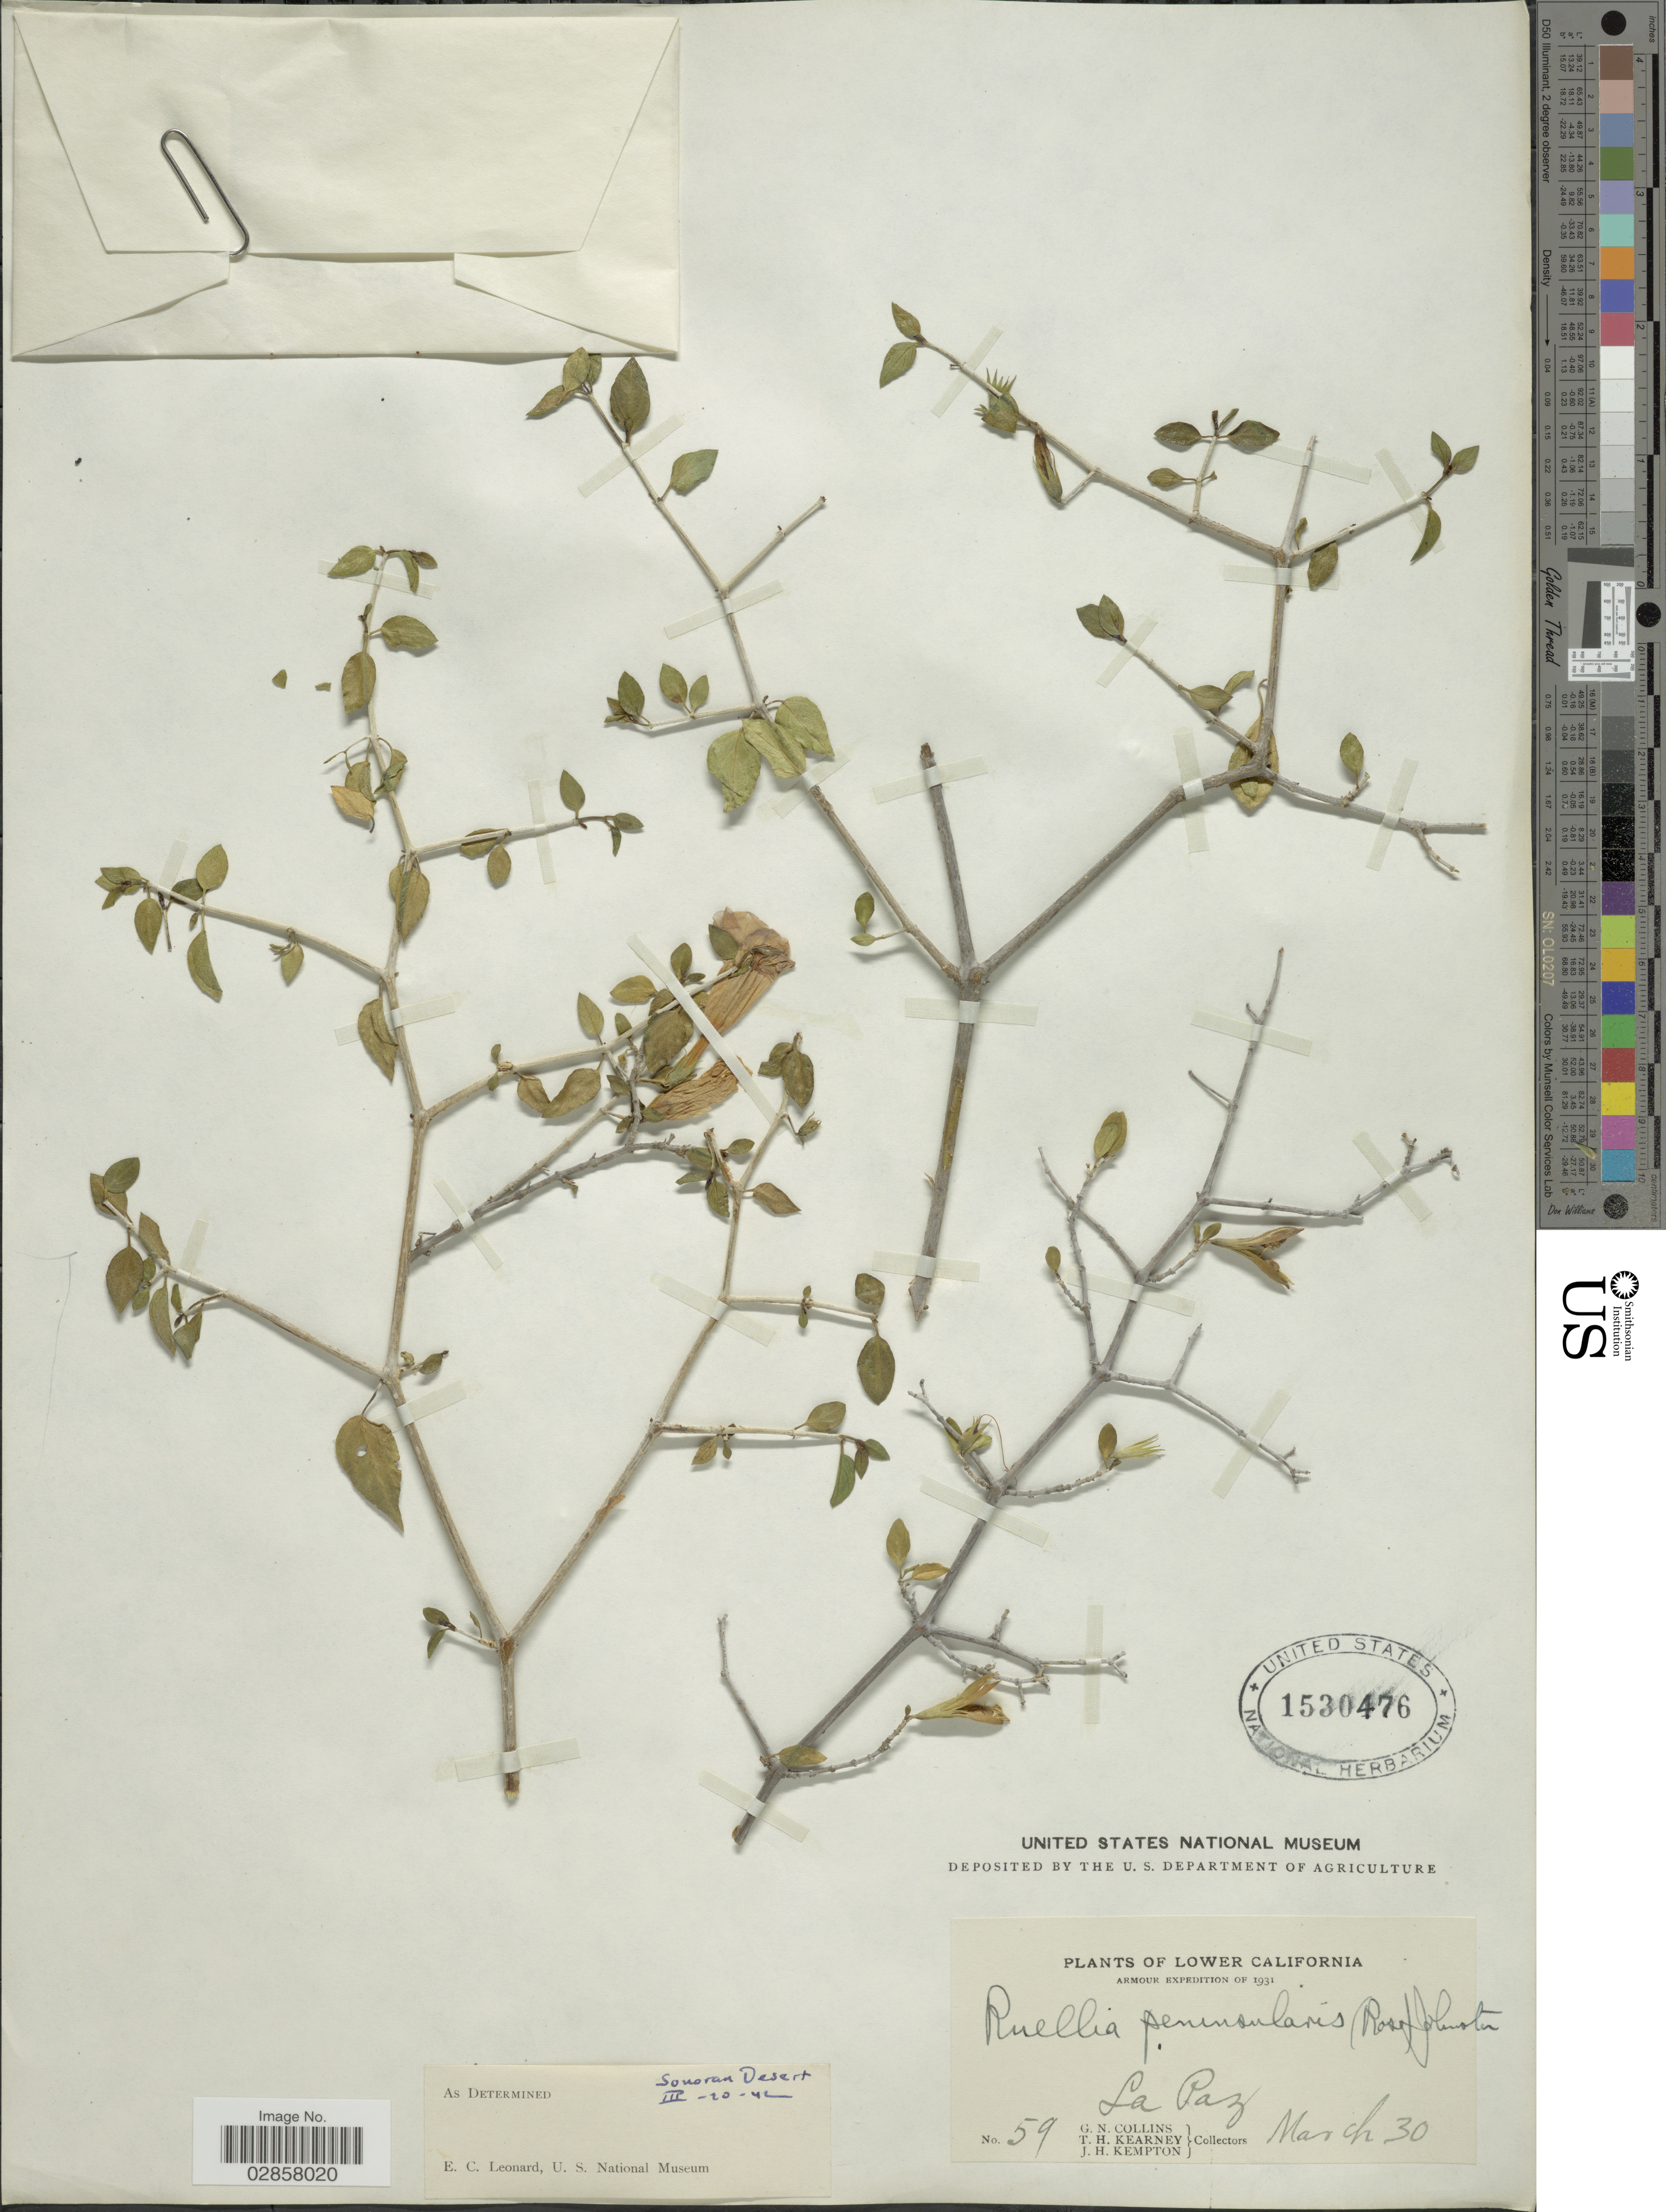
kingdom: Plantae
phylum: Tracheophyta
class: Magnoliopsida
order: Lamiales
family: Acanthaceae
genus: Ruellia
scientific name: Ruellia peninsularis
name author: I.M. Johnst.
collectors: G. Collins, T. H. Kearney & J. H. Kempton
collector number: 59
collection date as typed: Transcribed d/m/y: /3/30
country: Mexico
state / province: Baja California Sur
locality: Lower California. La Paz.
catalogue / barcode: US 1530476